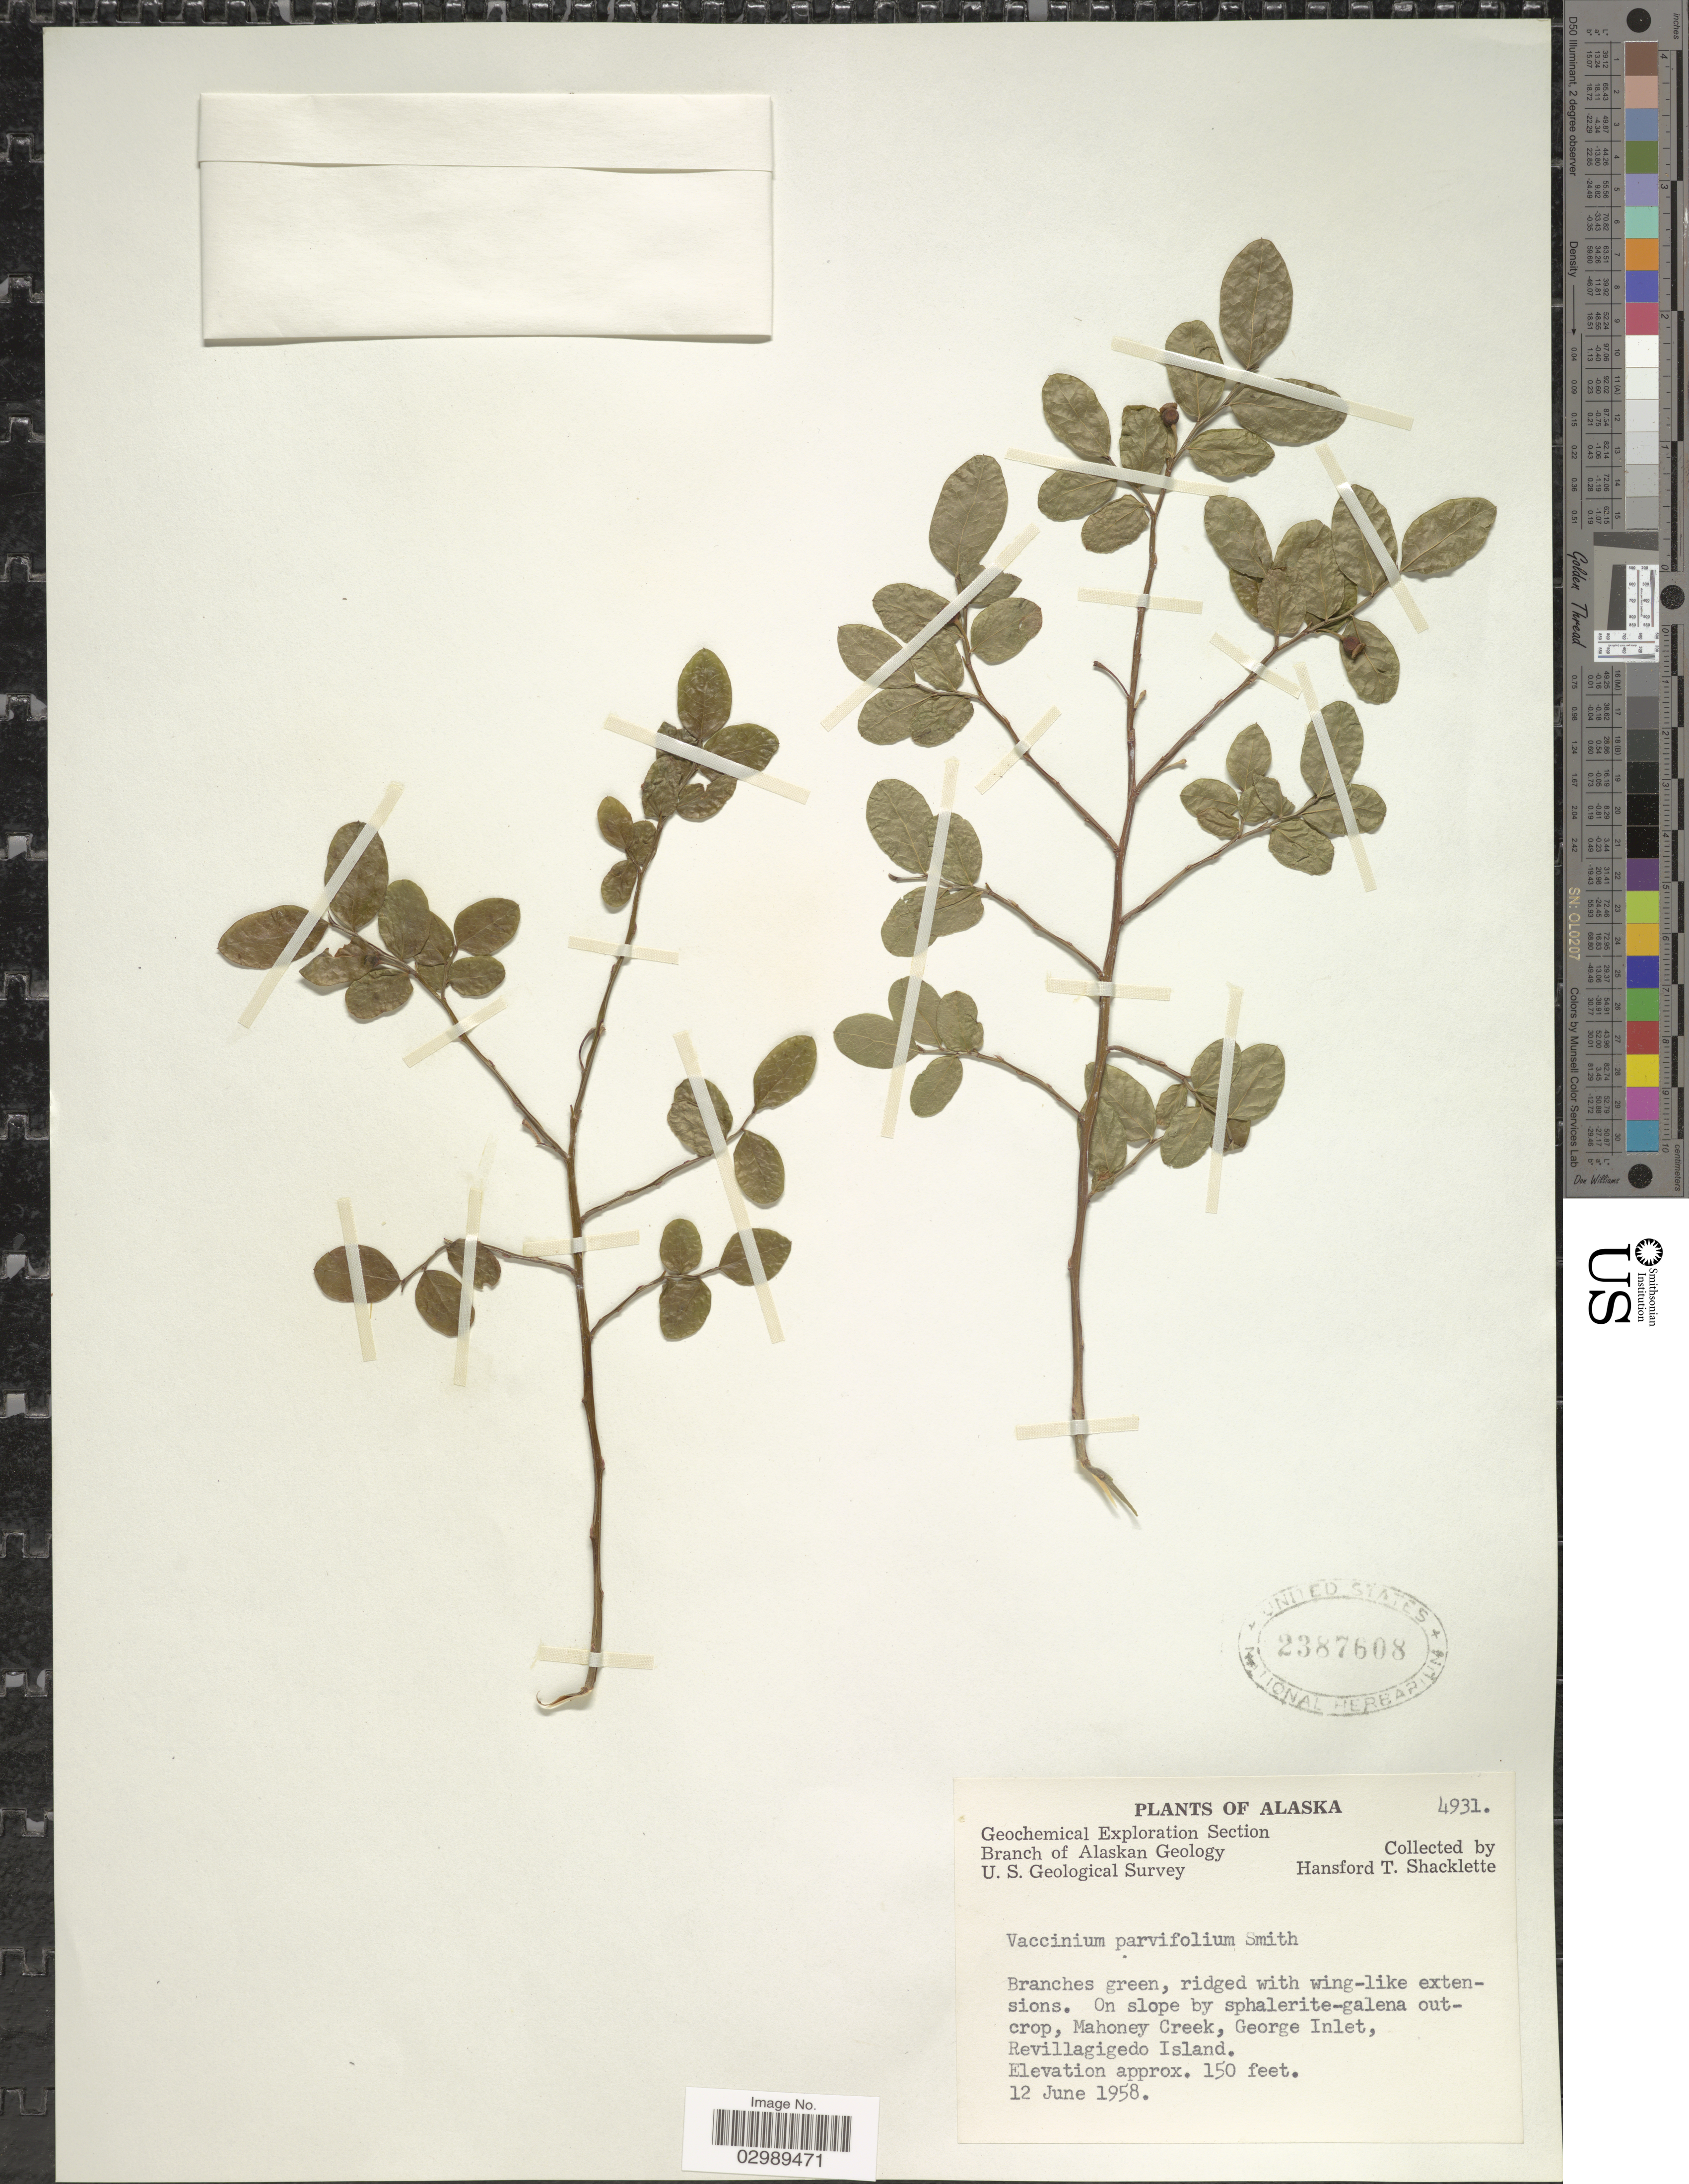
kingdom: Plantae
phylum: Tracheophyta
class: Magnoliopsida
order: Ericales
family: Ericaceae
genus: Vaccinium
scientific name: Vaccinium parvifolium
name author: Small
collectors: H. Shacklette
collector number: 4931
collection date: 1958-06-12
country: United States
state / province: Alaska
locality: Mahoney Creek, George Inlet, Revillagigedo Island.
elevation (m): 46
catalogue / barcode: US 2387608